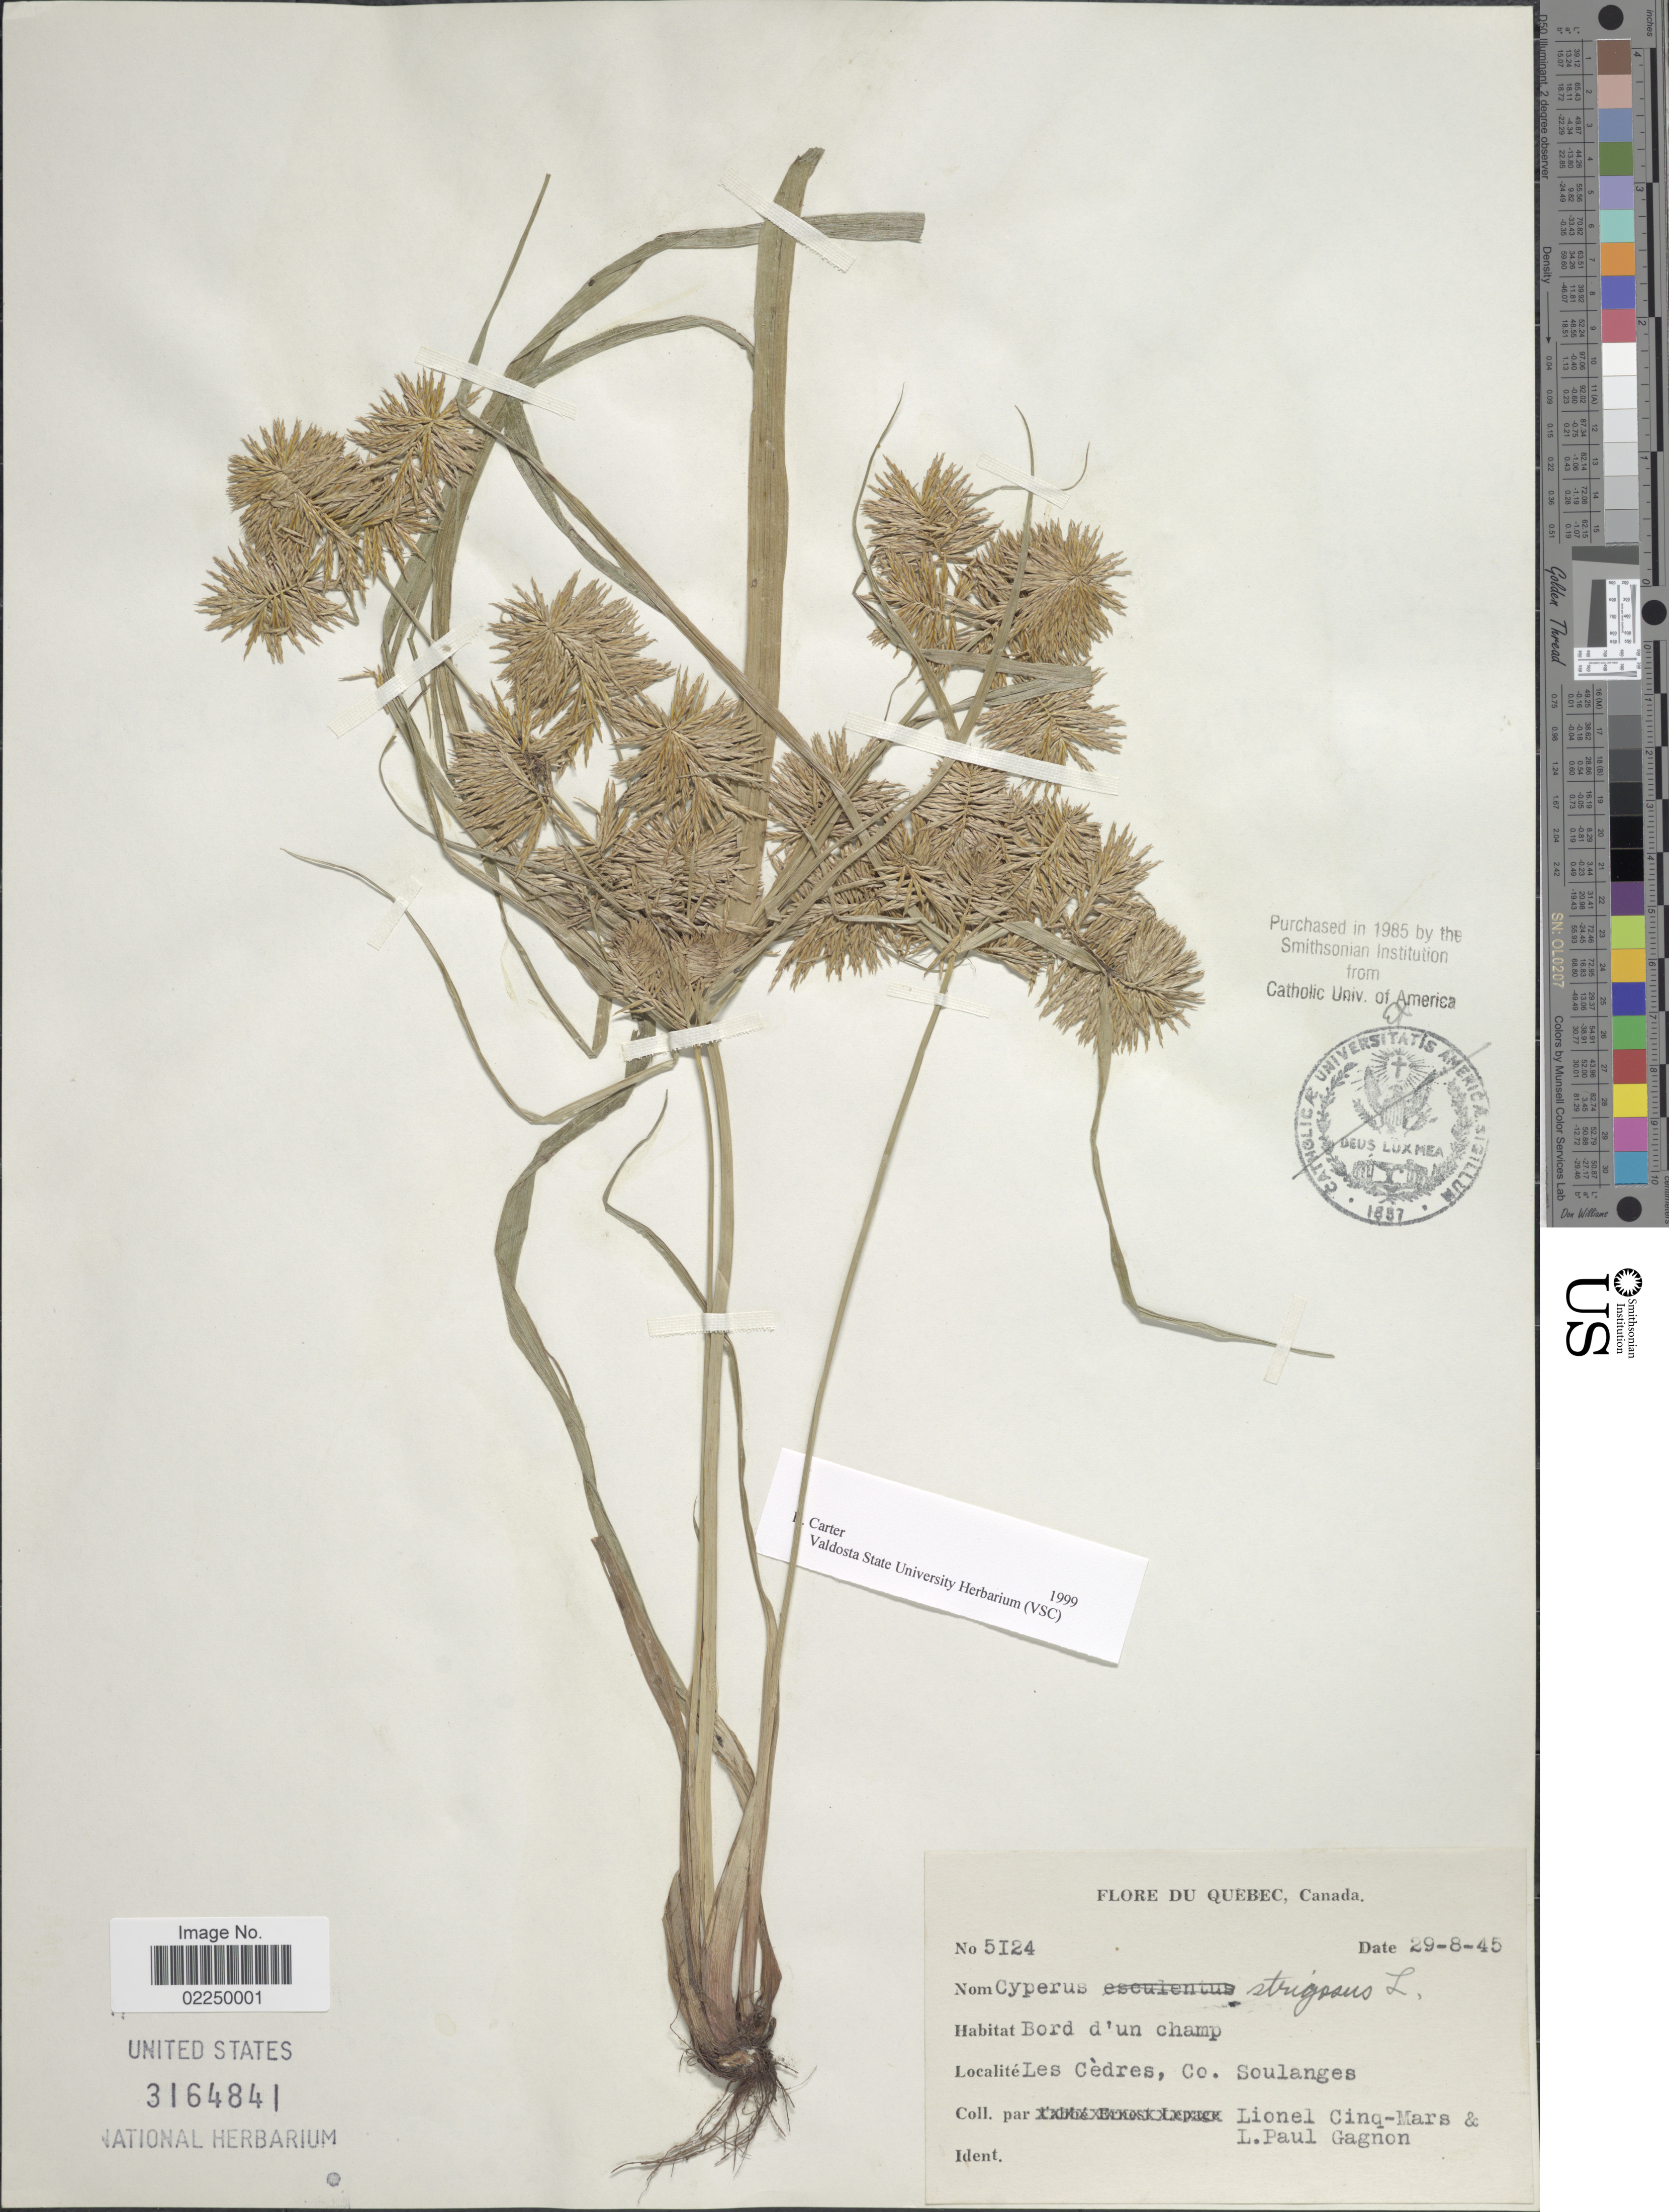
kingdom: Plantae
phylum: Tracheophyta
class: Liliopsida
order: Poales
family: Cyperaceae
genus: Cyperus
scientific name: Cyperus strigosus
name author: L.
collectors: L. Cinq-Mars & L. Gagnon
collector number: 5124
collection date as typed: Transcribed d/m/y: 29/8/45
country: Canada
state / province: Quebec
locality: Bord d'un champ, Les Cedres, Co. Soulanges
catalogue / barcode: US 3164841